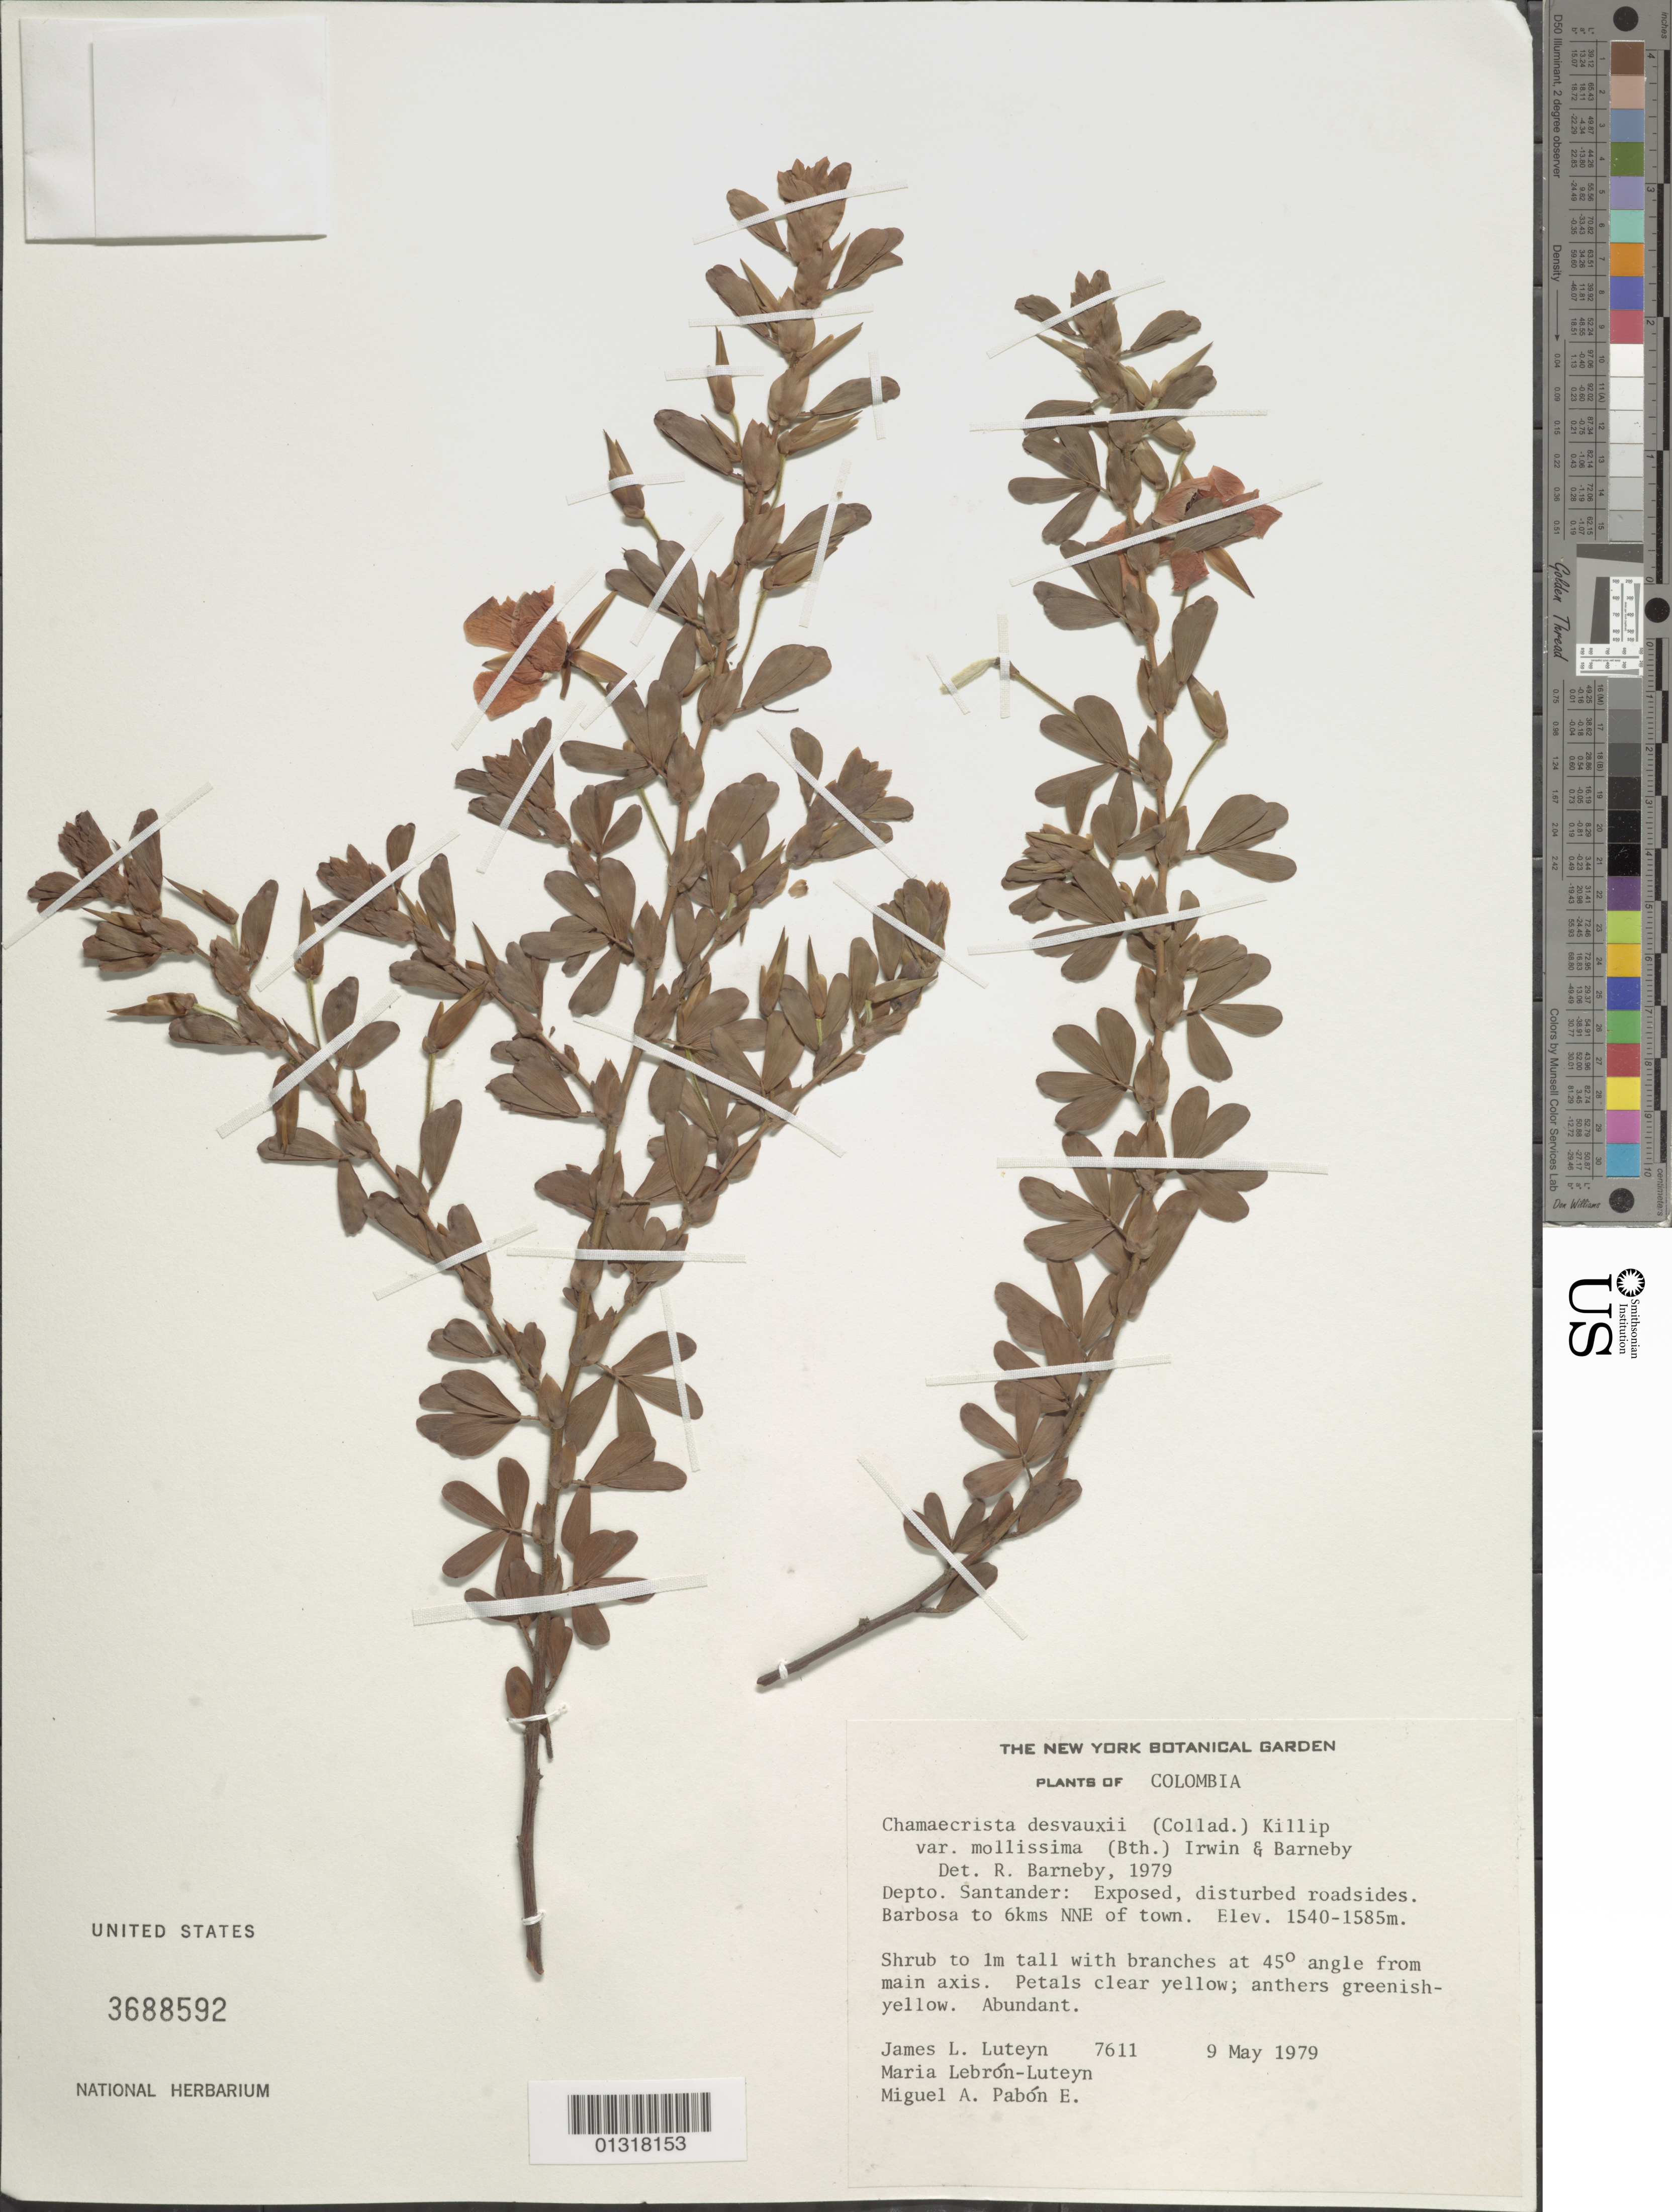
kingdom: Plantae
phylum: Tracheophyta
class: Magnoliopsida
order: Fabales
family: Fabaceae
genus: Chamaecrista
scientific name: Chamaecrista desvauxii var. mollissima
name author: (Benth.) H.S. Irwin & Barneby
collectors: J. L. Luteyn, M. L. Lebrón-Luteyn & M. A. Pabon E.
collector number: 7611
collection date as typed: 09 May 1979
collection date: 1979-05-09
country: Colombia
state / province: Santander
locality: Barbosa to 6 km NNE of town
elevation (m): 1540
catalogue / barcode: US 3688592